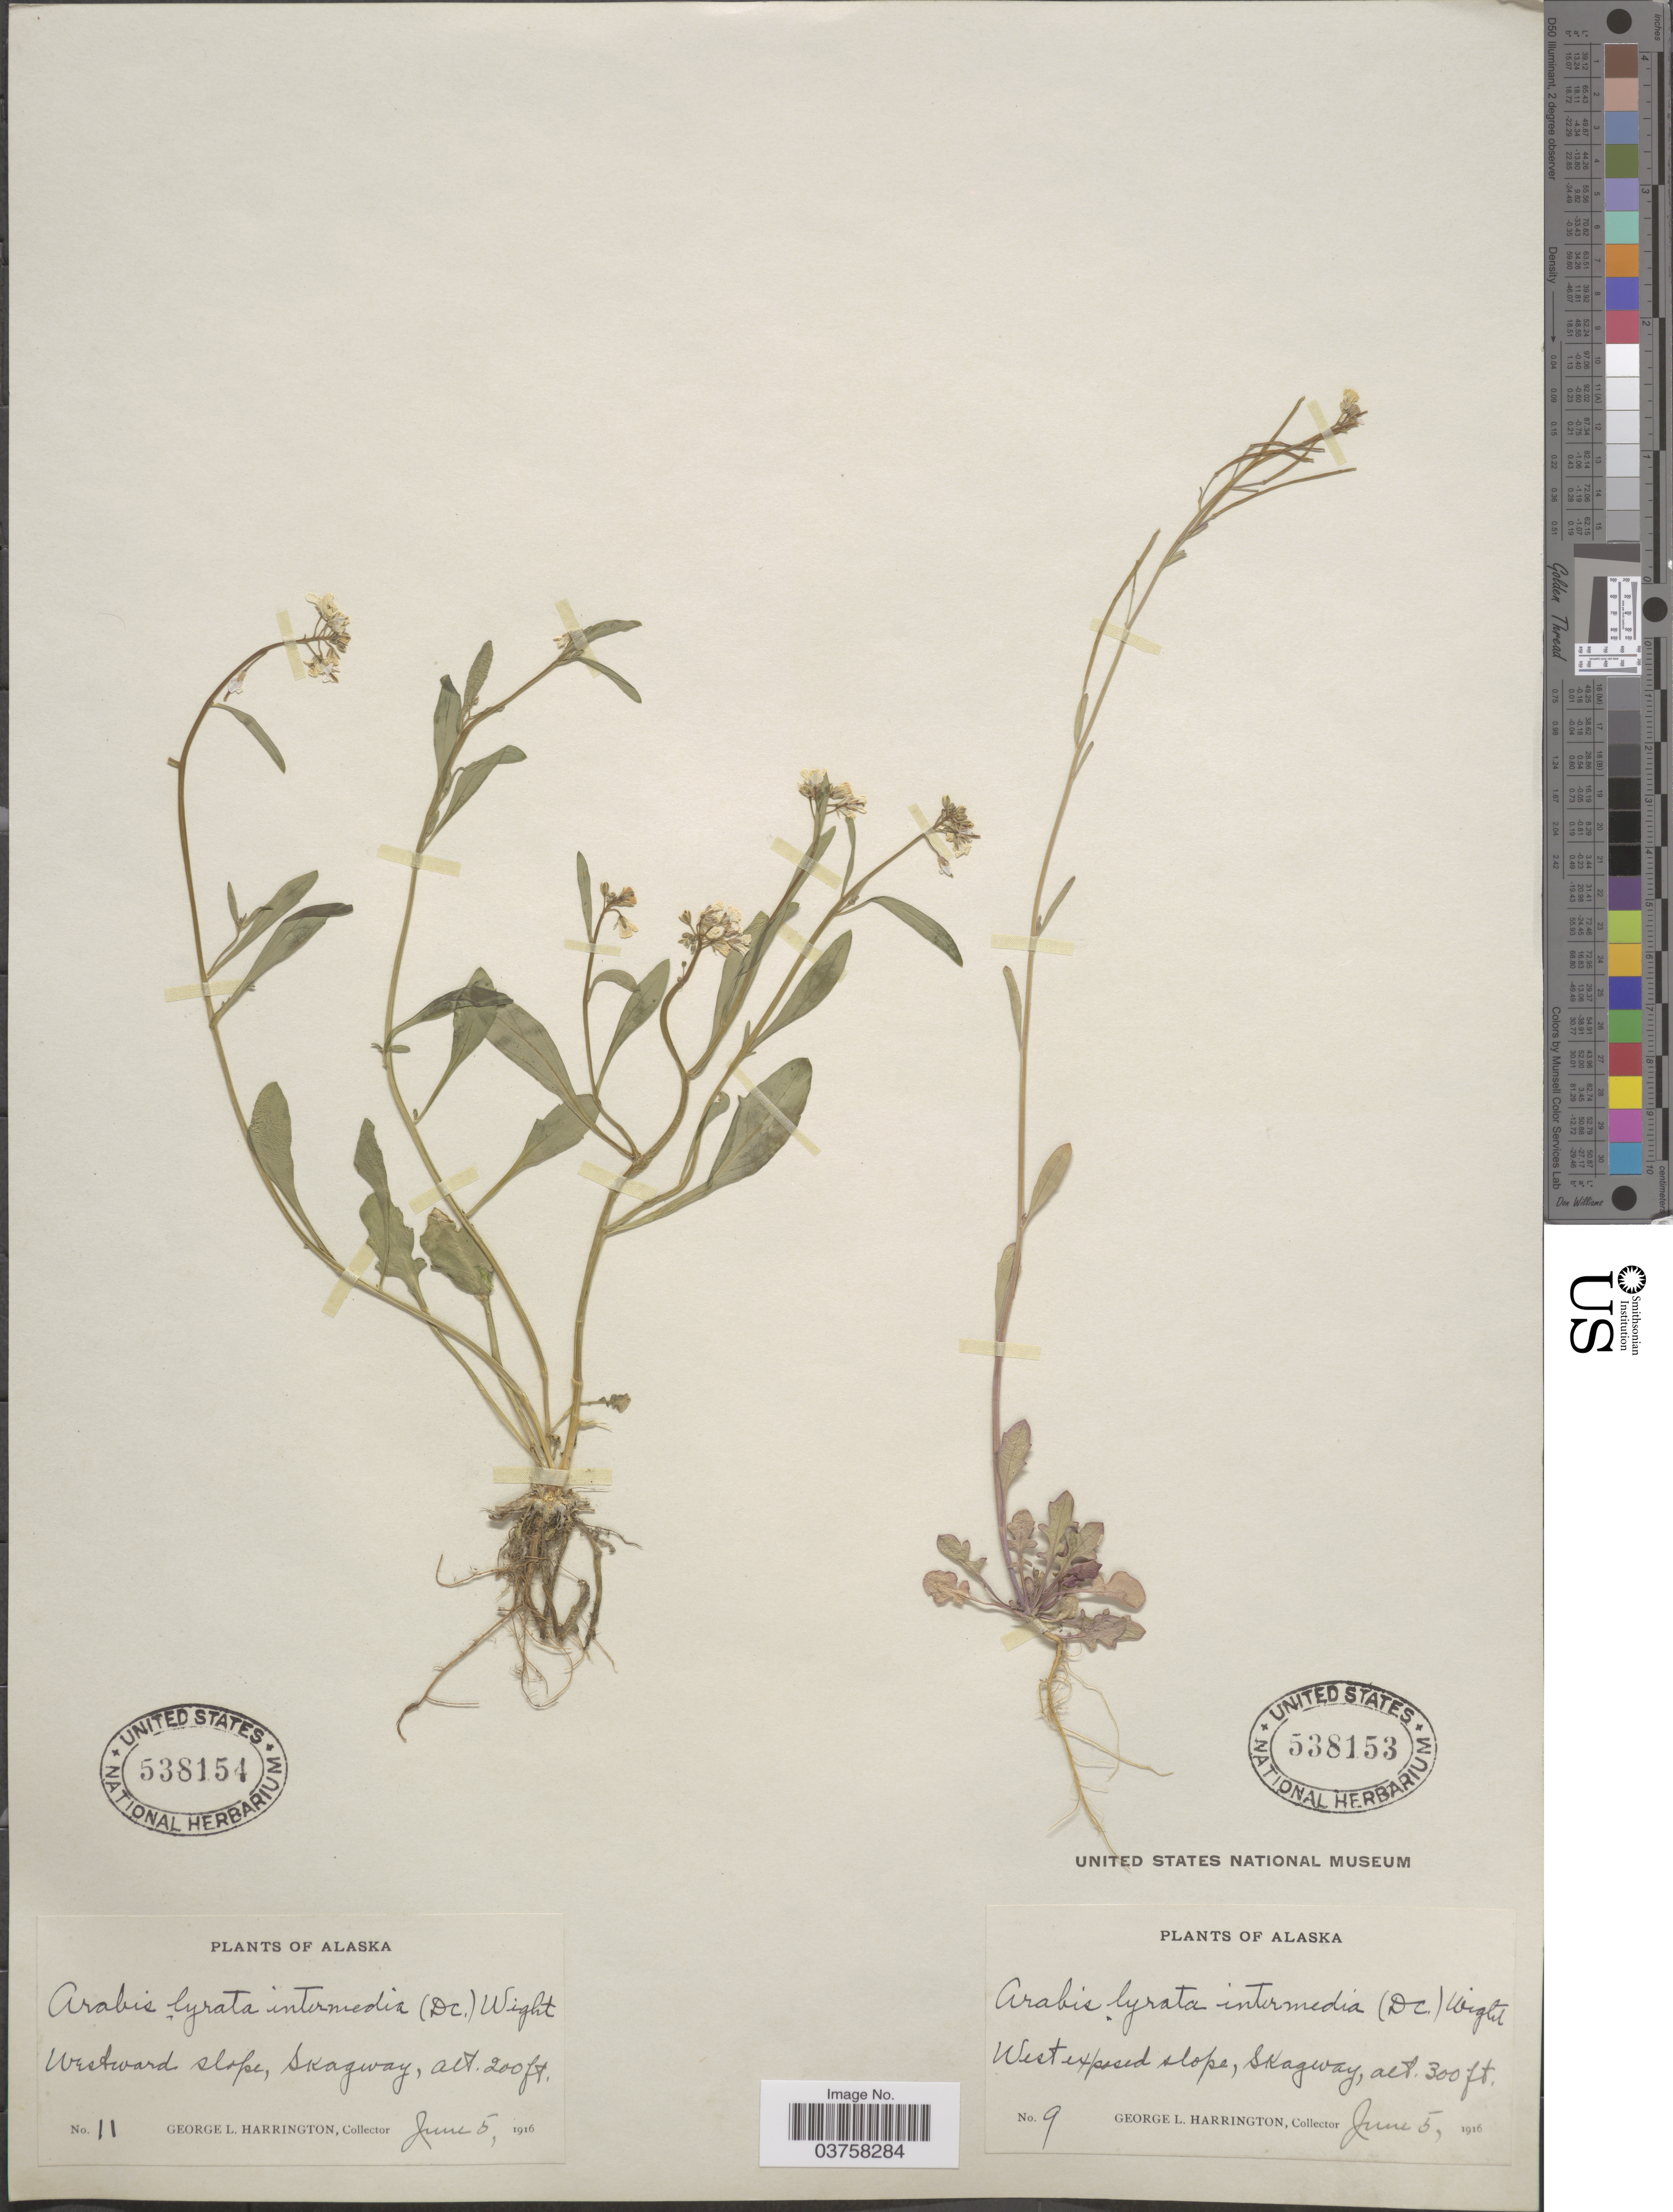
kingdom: Plantae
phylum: Tracheophyta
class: Magnoliopsida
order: Brassicales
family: Brassicaceae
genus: Arabidopsis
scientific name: Arabidopsis lyrata subsp. kamchatica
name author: (Fisch. ex DC.) O'Kane & Al-Shehbaz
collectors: G. Harrington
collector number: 9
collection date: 1916-06-05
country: United States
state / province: Alaska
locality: West exposed slope, Skagway.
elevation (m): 91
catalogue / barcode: US 538153-2